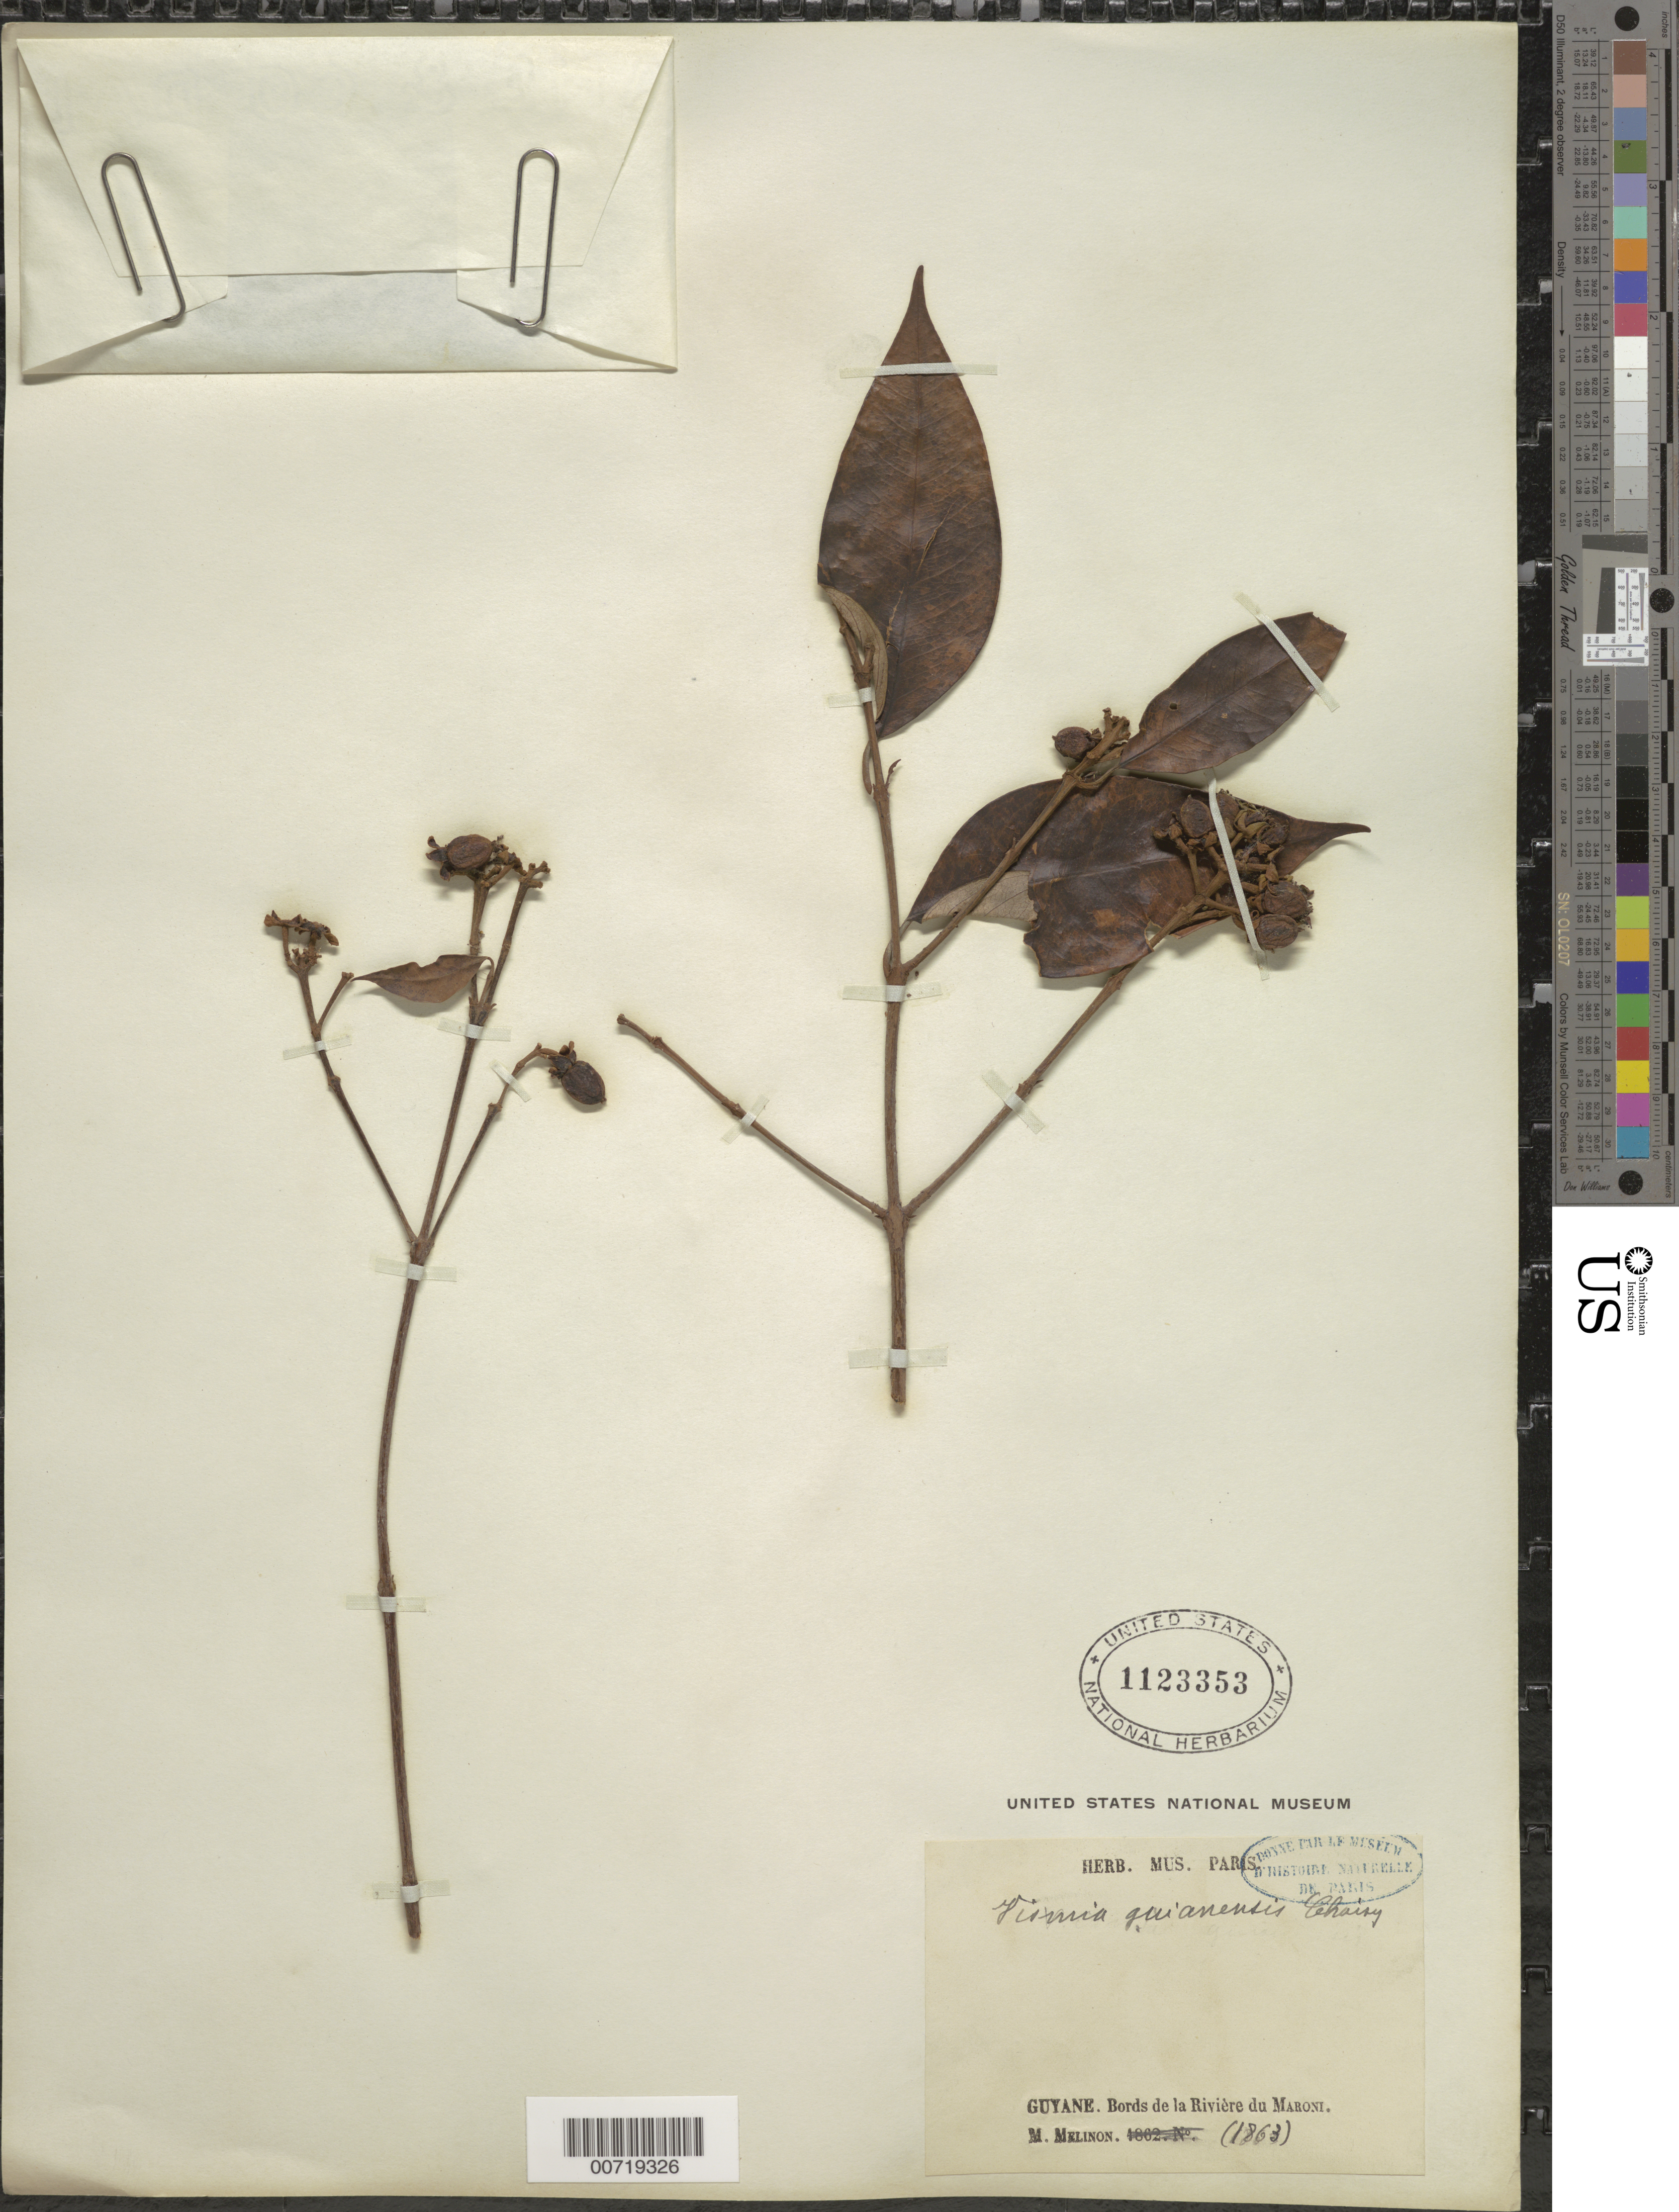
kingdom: Plantae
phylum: Tracheophyta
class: Magnoliopsida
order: Malpighiales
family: Hypericaceae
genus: Vismia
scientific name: Vismia guianensis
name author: (Aubl.) Pers.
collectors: E. Mélinon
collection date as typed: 1863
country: French Guiana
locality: Maroni R.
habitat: Along river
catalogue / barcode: US 1123353